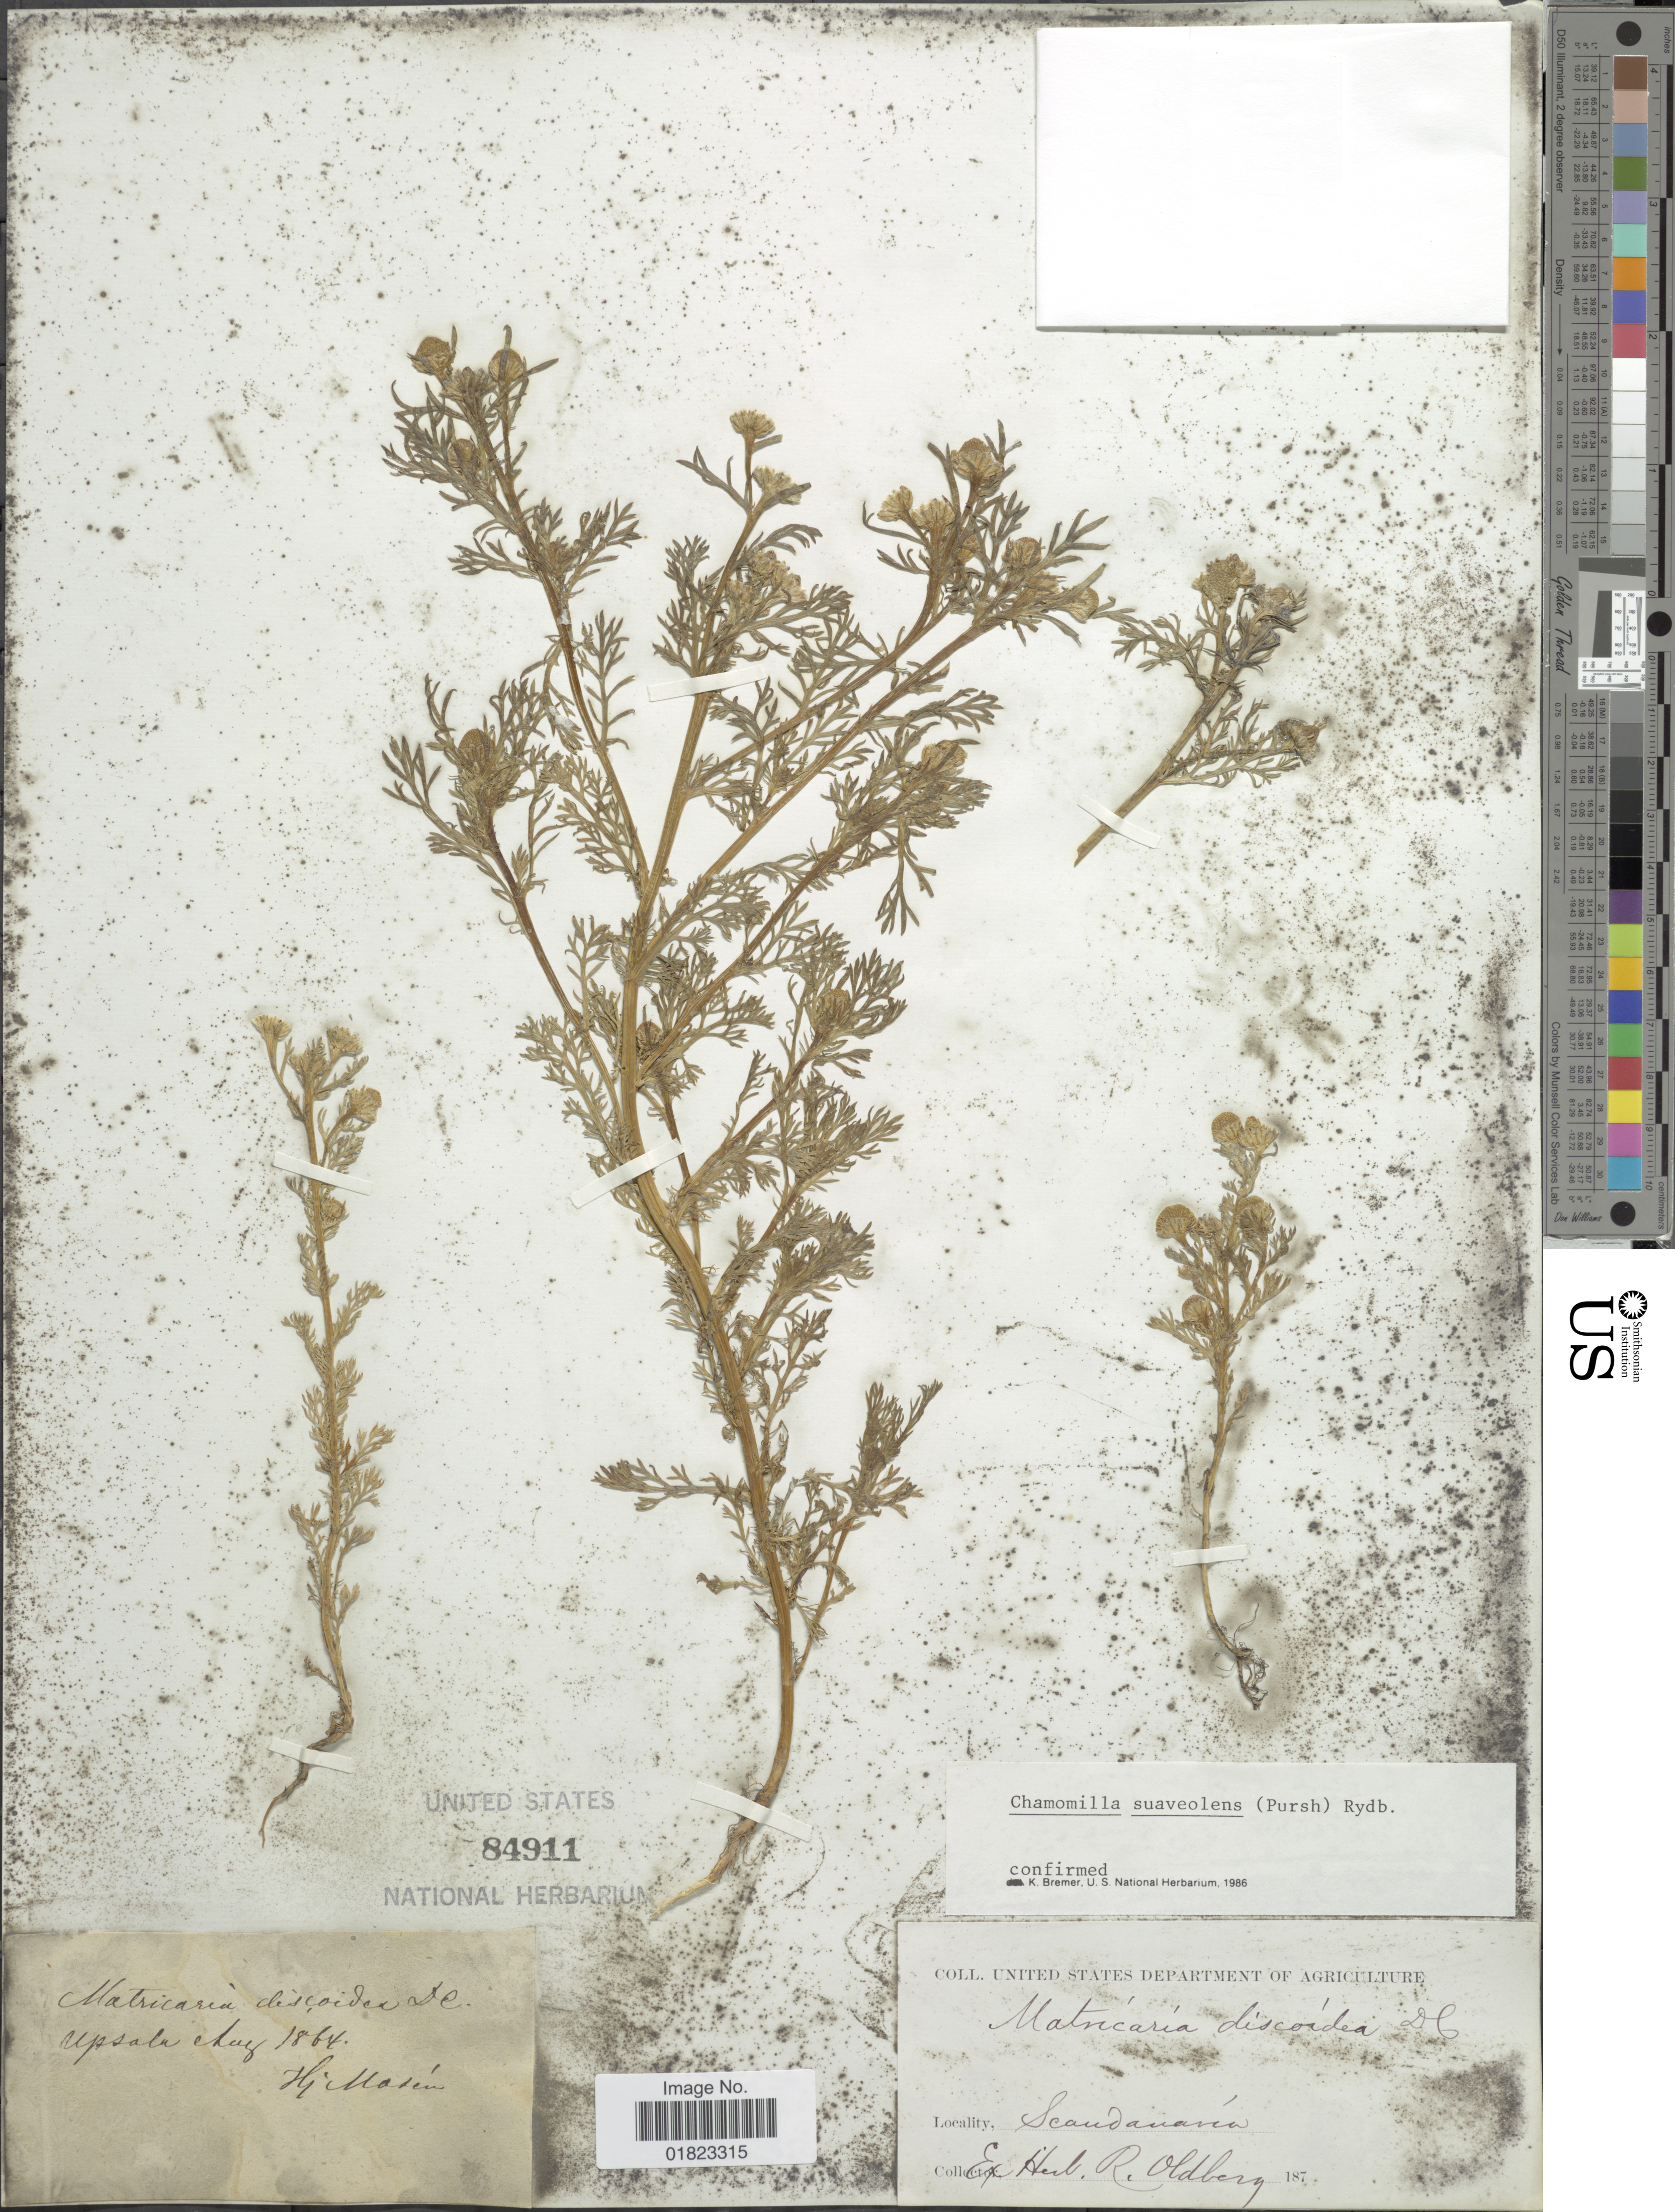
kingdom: Plantae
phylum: Tracheophyta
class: Magnoliopsida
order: Asterales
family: Asteraceae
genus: Matricaria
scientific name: Matricaria matricarioides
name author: (Less.) Porter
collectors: ex herb. R. Oldberg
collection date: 1864-08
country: Sweden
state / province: Uppsala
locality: Upsala. Scandinavia.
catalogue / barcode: US 84911